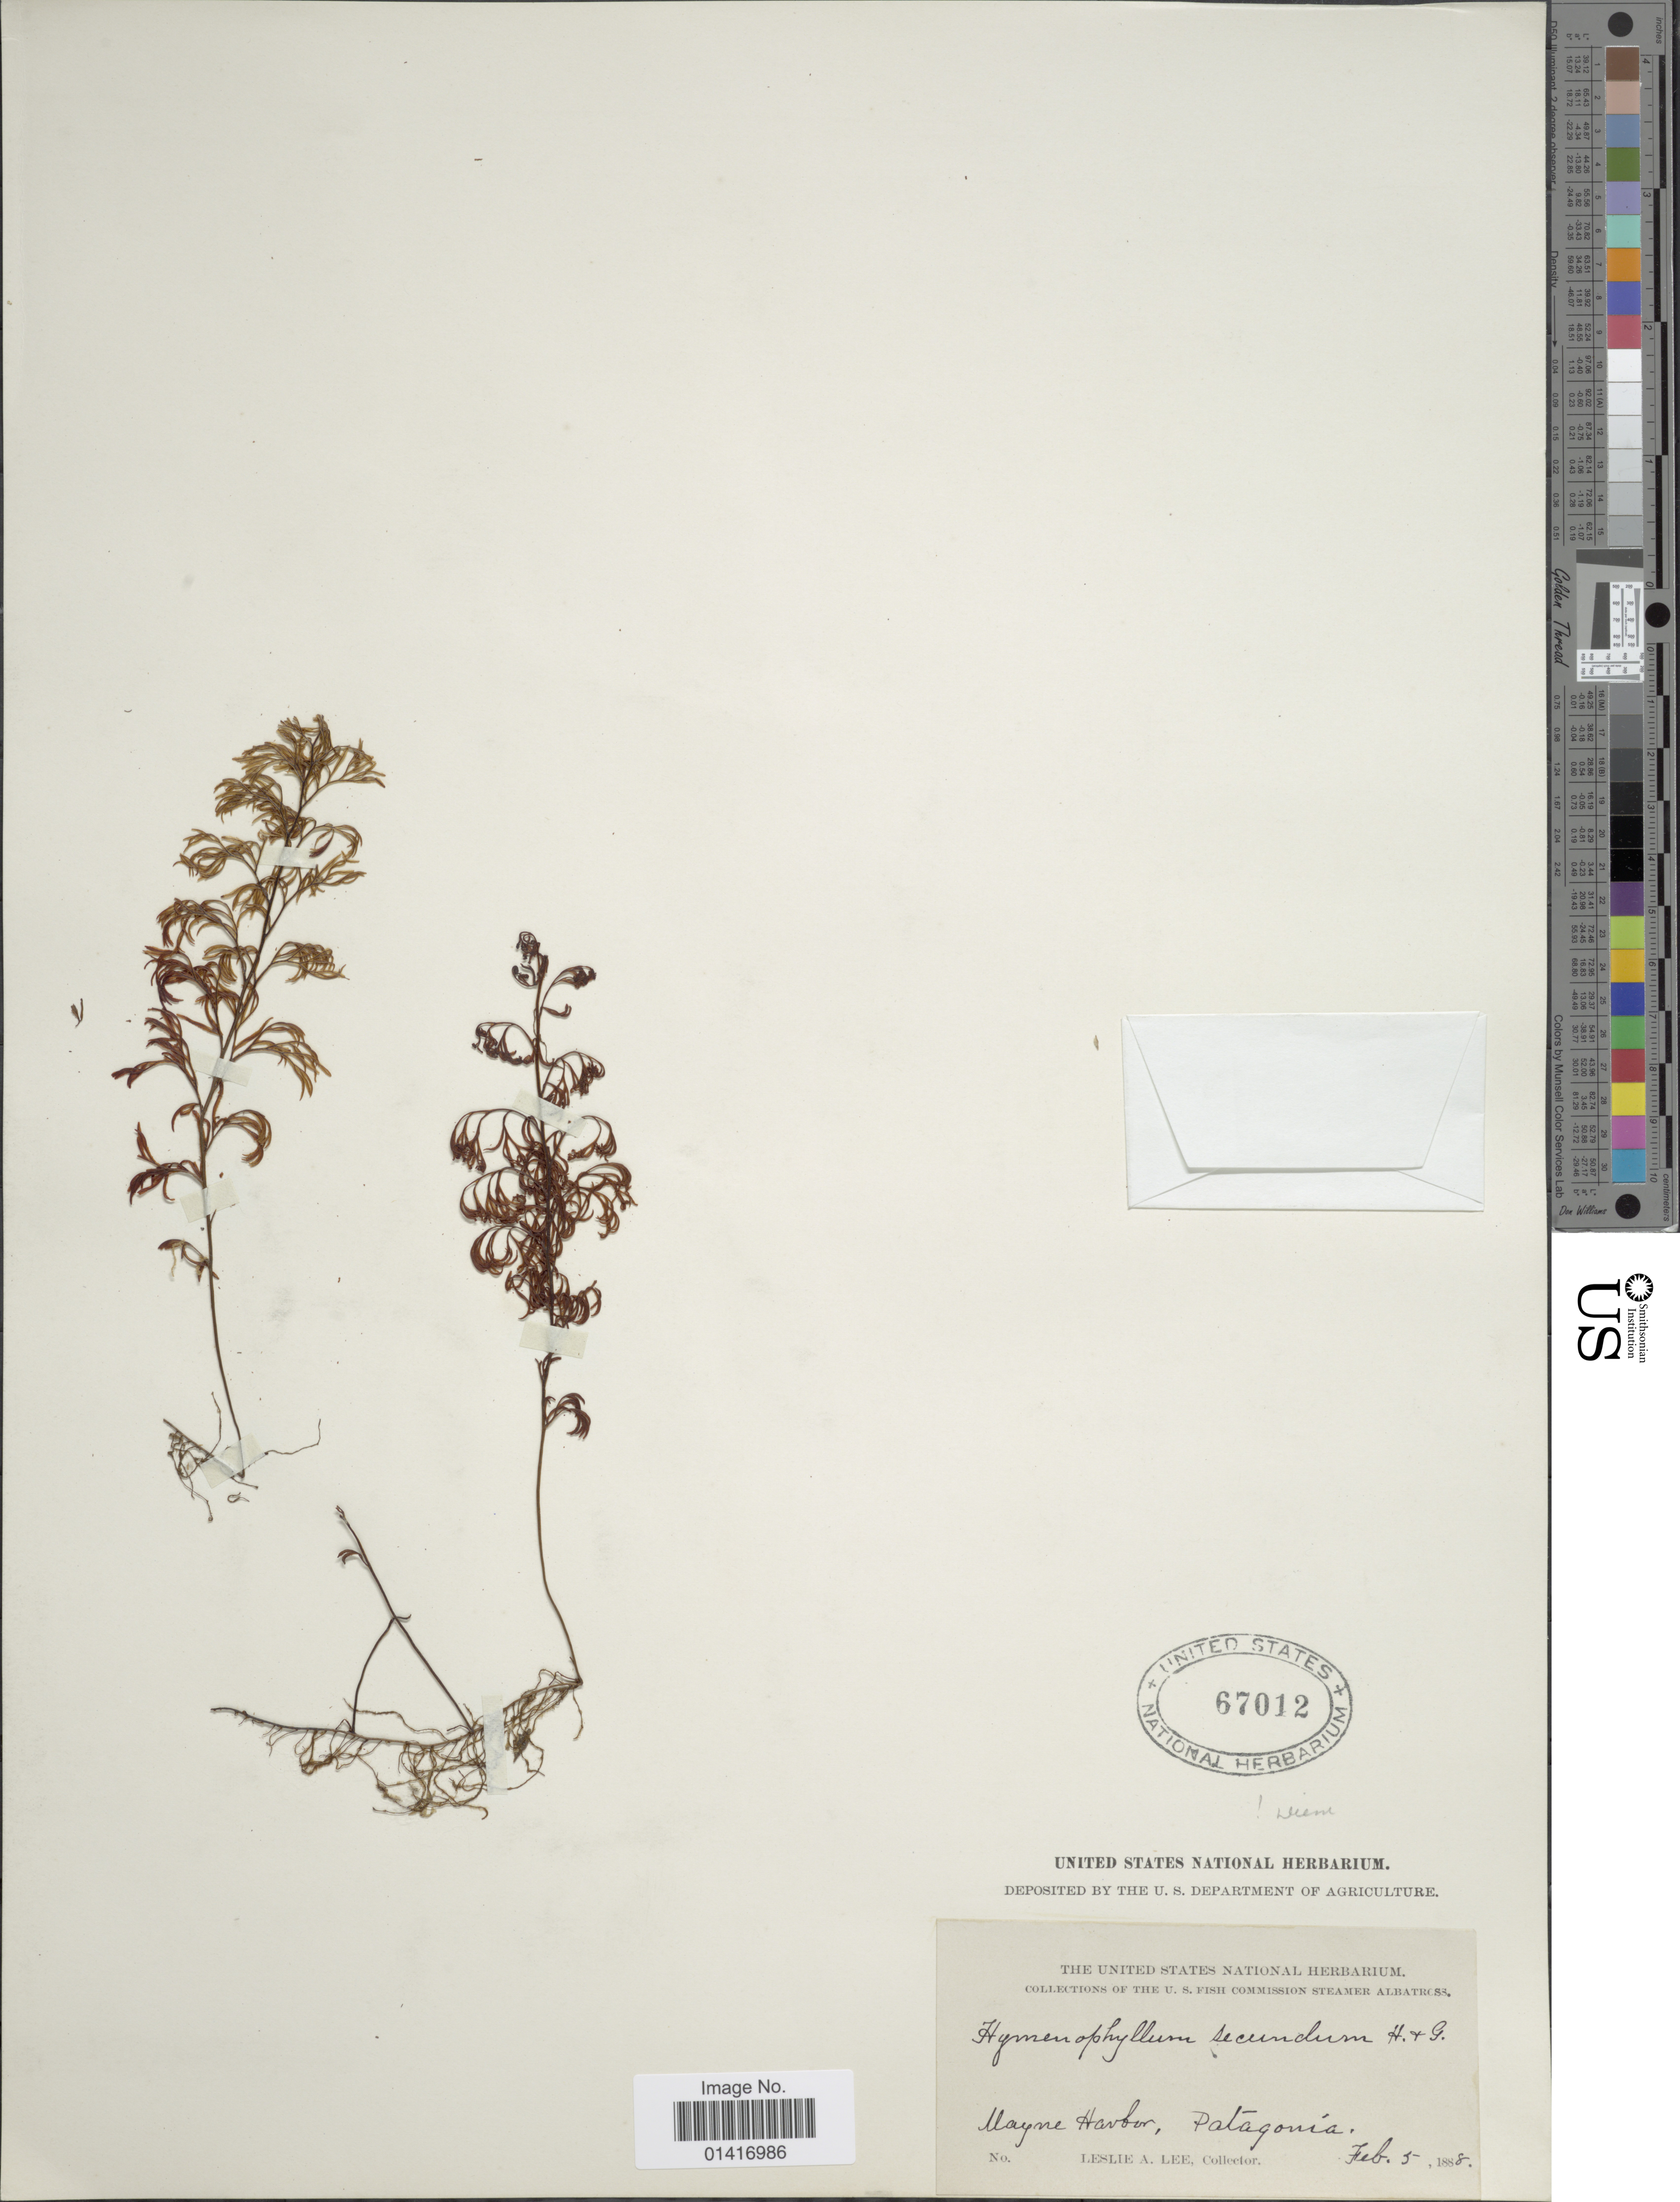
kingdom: Plantae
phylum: Tracheophyta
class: Polypodiopsida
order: Hymenophyllales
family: Hymenophyllaceae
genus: Hymenophyllum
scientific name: Hymenophyllum secundum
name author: Hook. & Grev.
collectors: L. Lee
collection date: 1888-02-05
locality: Mayne Harbor, Patagonia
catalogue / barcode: US 67012